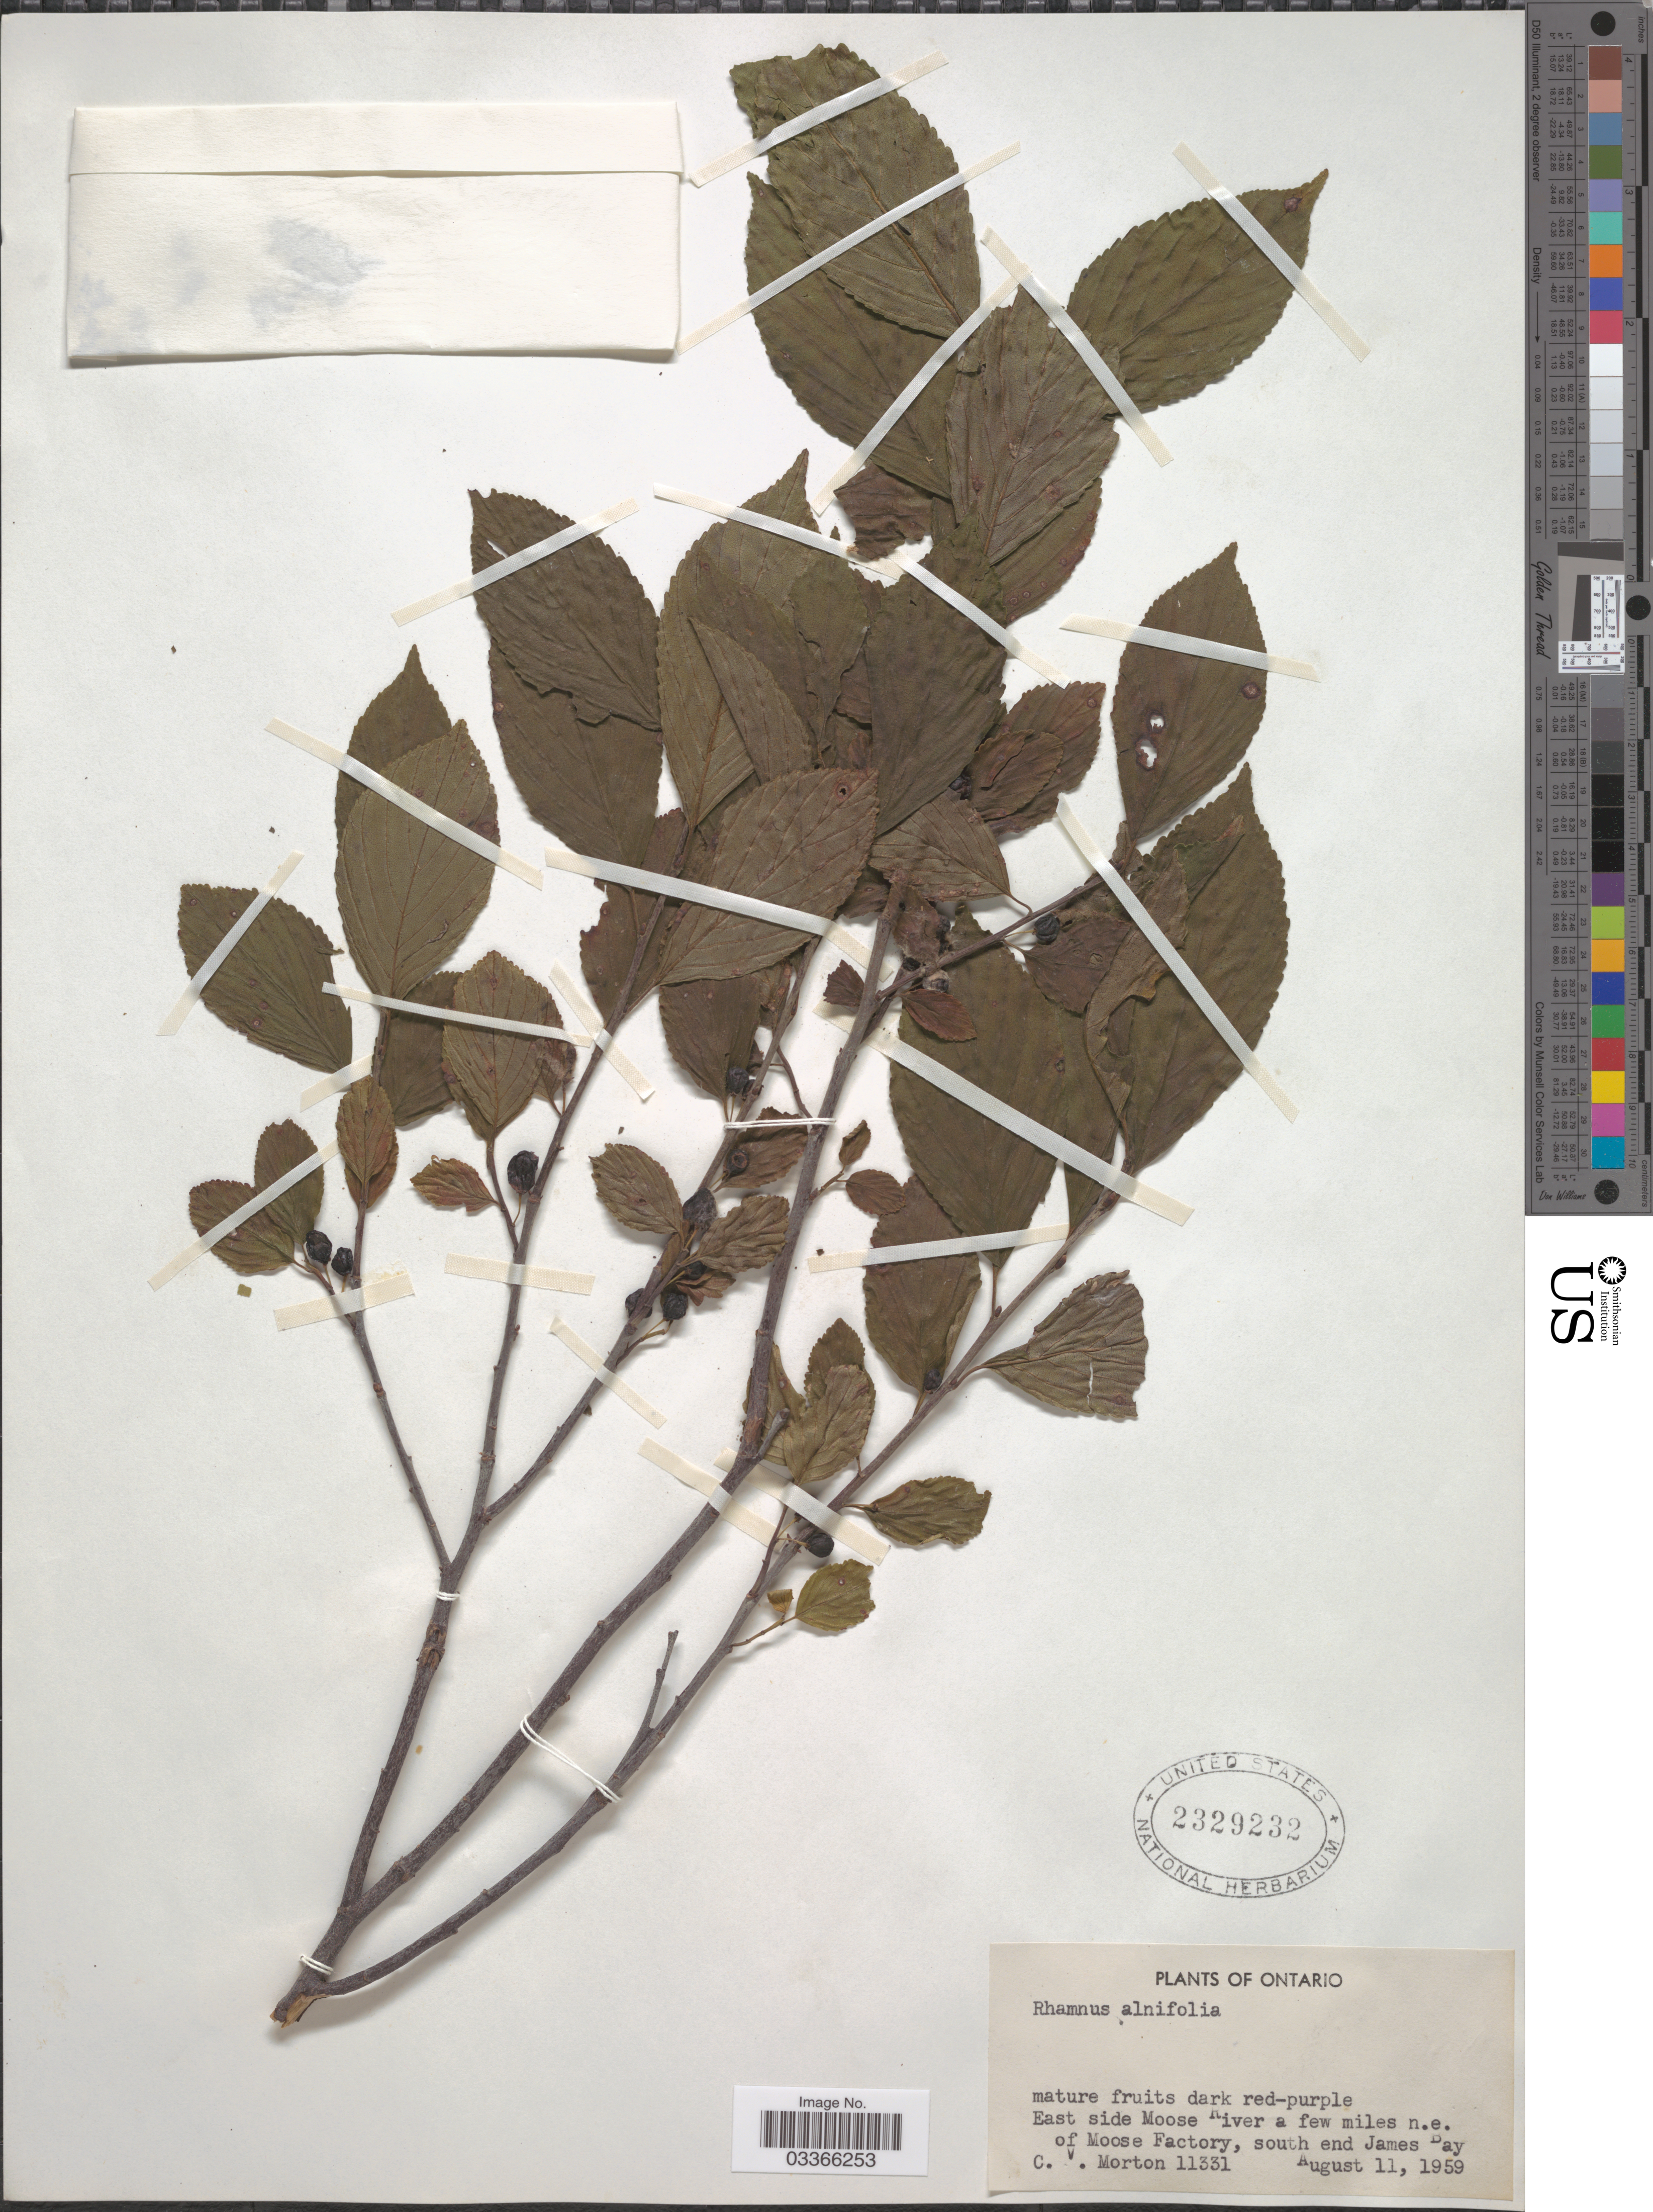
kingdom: Plantae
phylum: Tracheophyta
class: Magnoliopsida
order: Rosales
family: Rhamnaceae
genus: Rhamnus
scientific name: Rhamnus alnifolia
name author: L'Hér.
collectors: C. V. Morton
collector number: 11331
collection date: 1959-08-11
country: Canada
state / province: Ontario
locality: East side Moose River a few miles n.e. of Moose Factory, south end James Bay.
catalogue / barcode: US 2329232